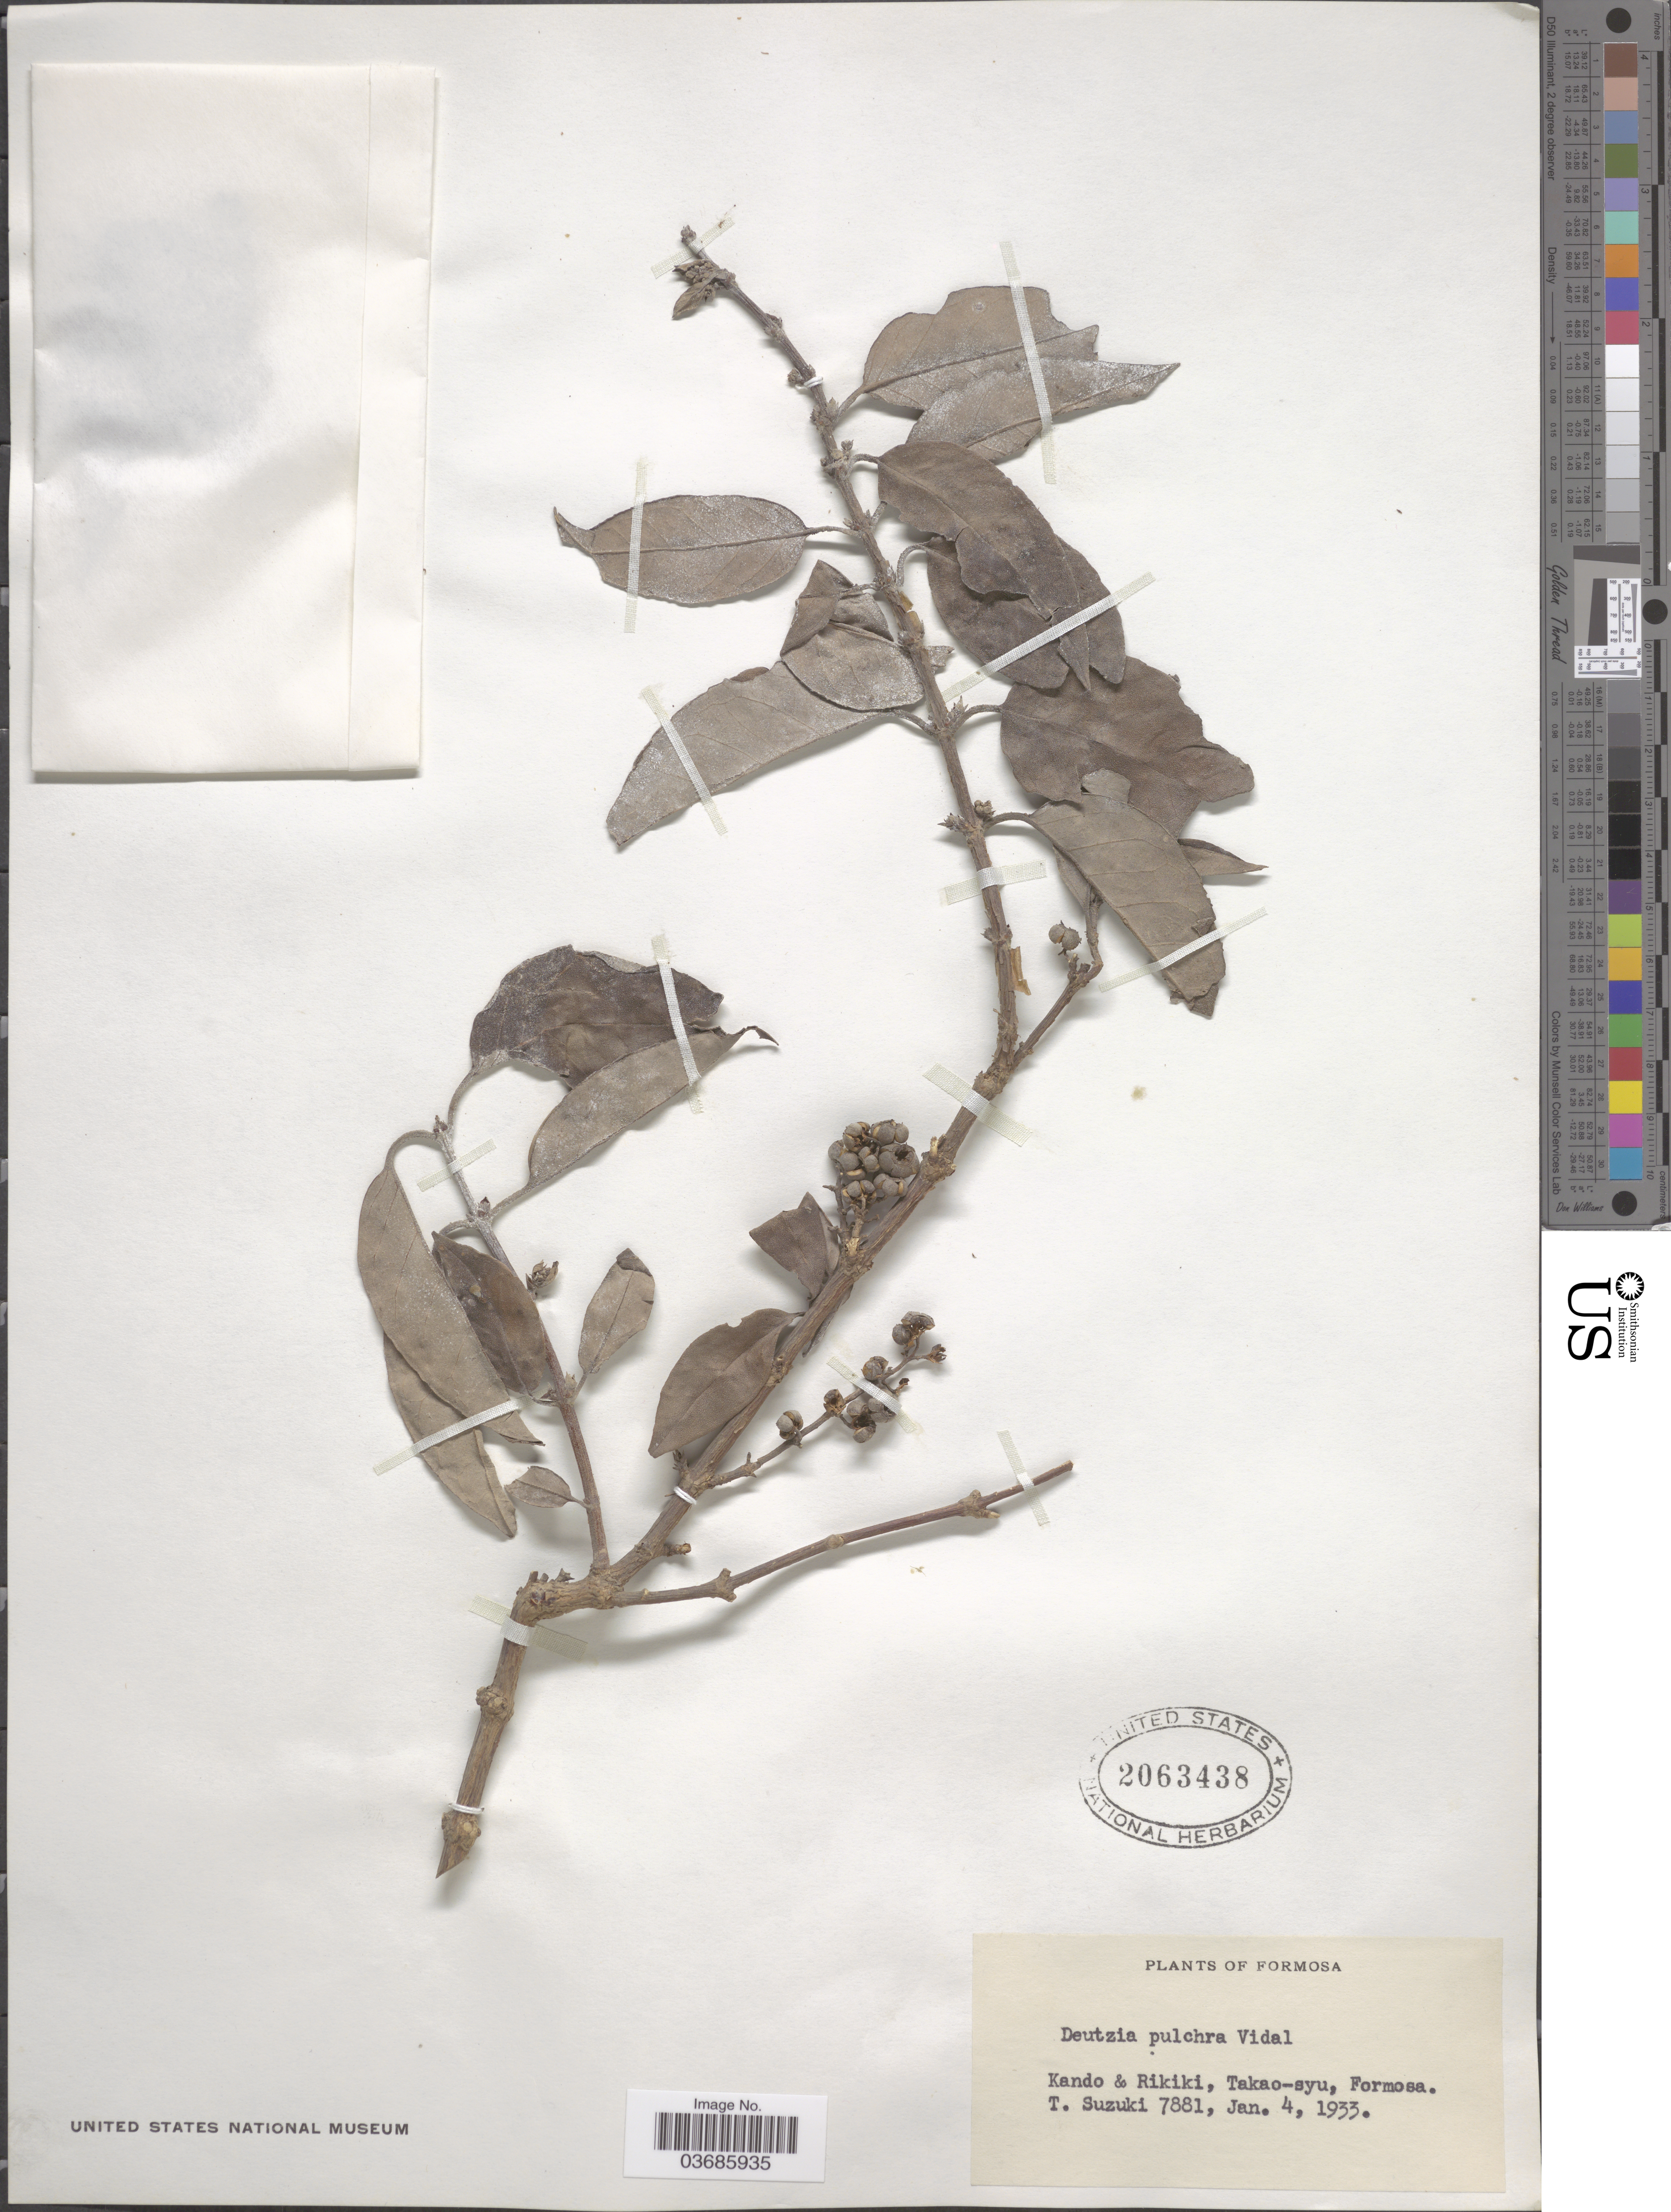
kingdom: Plantae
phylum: Tracheophyta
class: Magnoliopsida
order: Cornales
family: Hydrangeaceae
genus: Deutzia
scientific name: Deutzia pulchra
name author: Vidal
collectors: T. Suzuki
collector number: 7881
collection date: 1933-06-04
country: Taiwan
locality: Kando & Rikiki, Takao-syu, Formosa.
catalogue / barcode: US 2063438